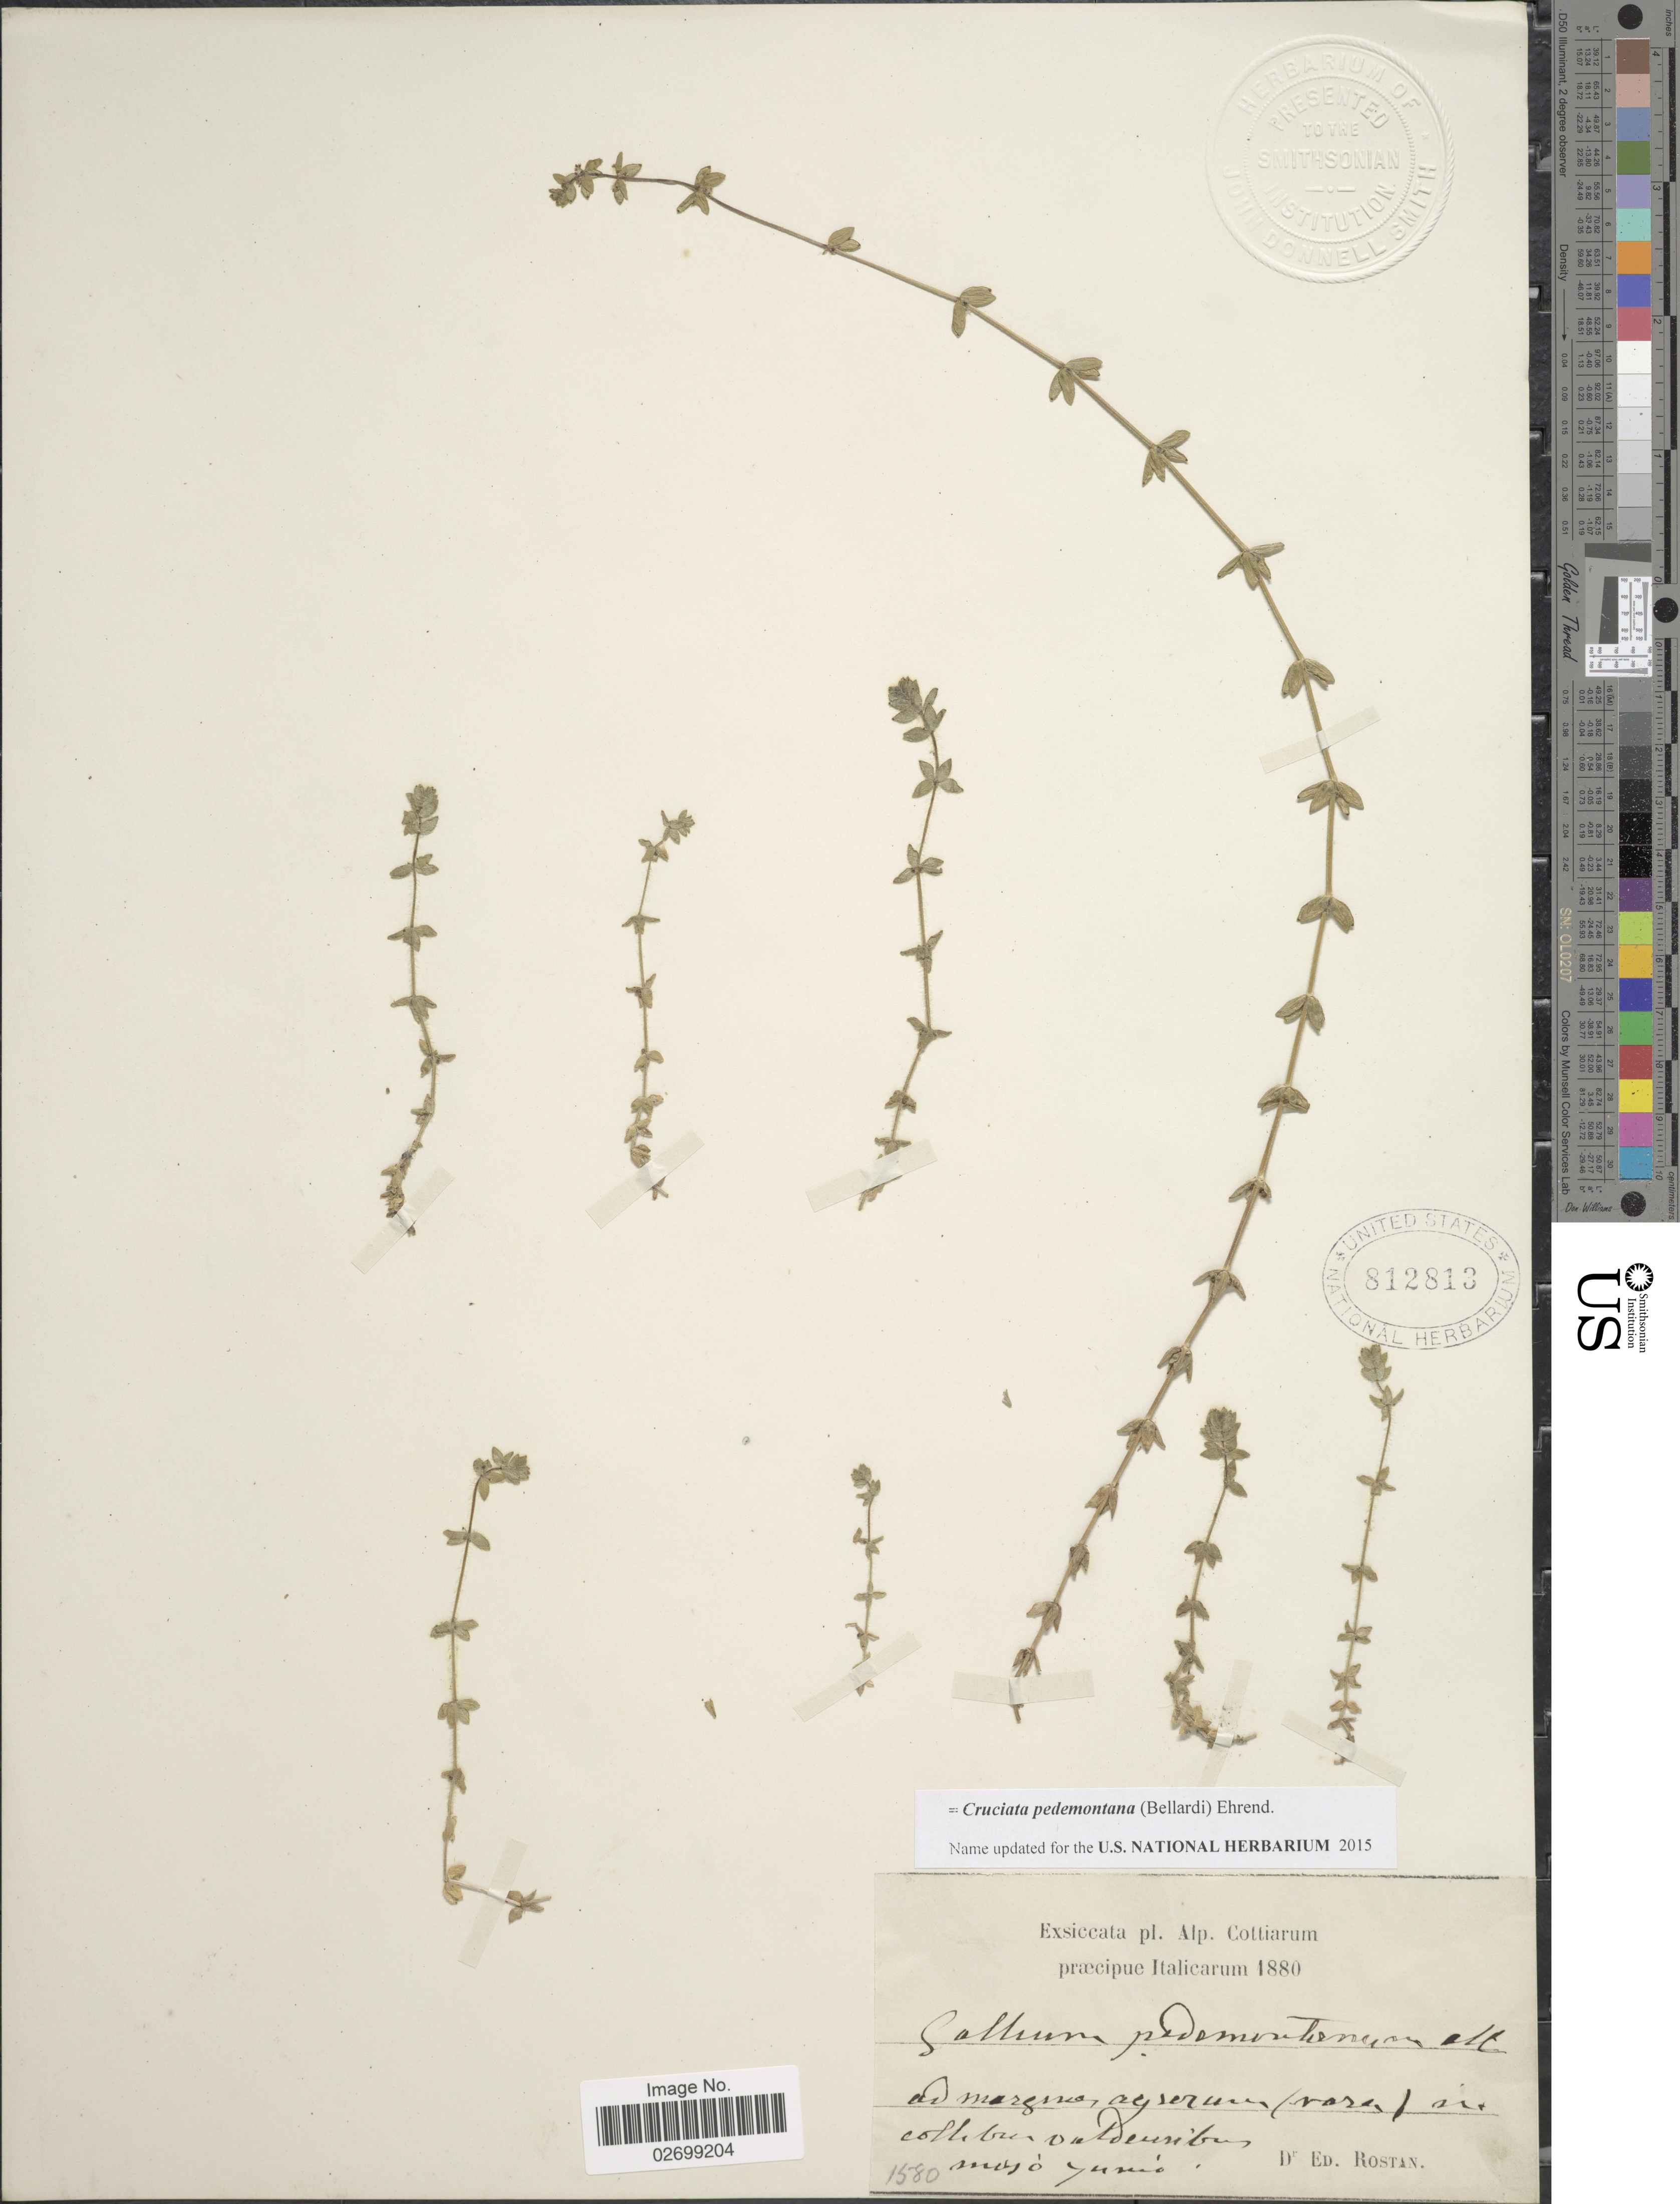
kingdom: Plantae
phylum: Tracheophyta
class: Magnoliopsida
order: Gentianales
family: Rubiaceae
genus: Cruciata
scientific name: Cruciata pedemontana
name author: (Bellardi) Ehrend.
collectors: E. Rostan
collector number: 1580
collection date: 1880-05/1880-06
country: Italy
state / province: Piedmont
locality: Alp. Cottiarum, ad margens agserum (vara) ai collibus valdensium [interpreted]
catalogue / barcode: US 812813